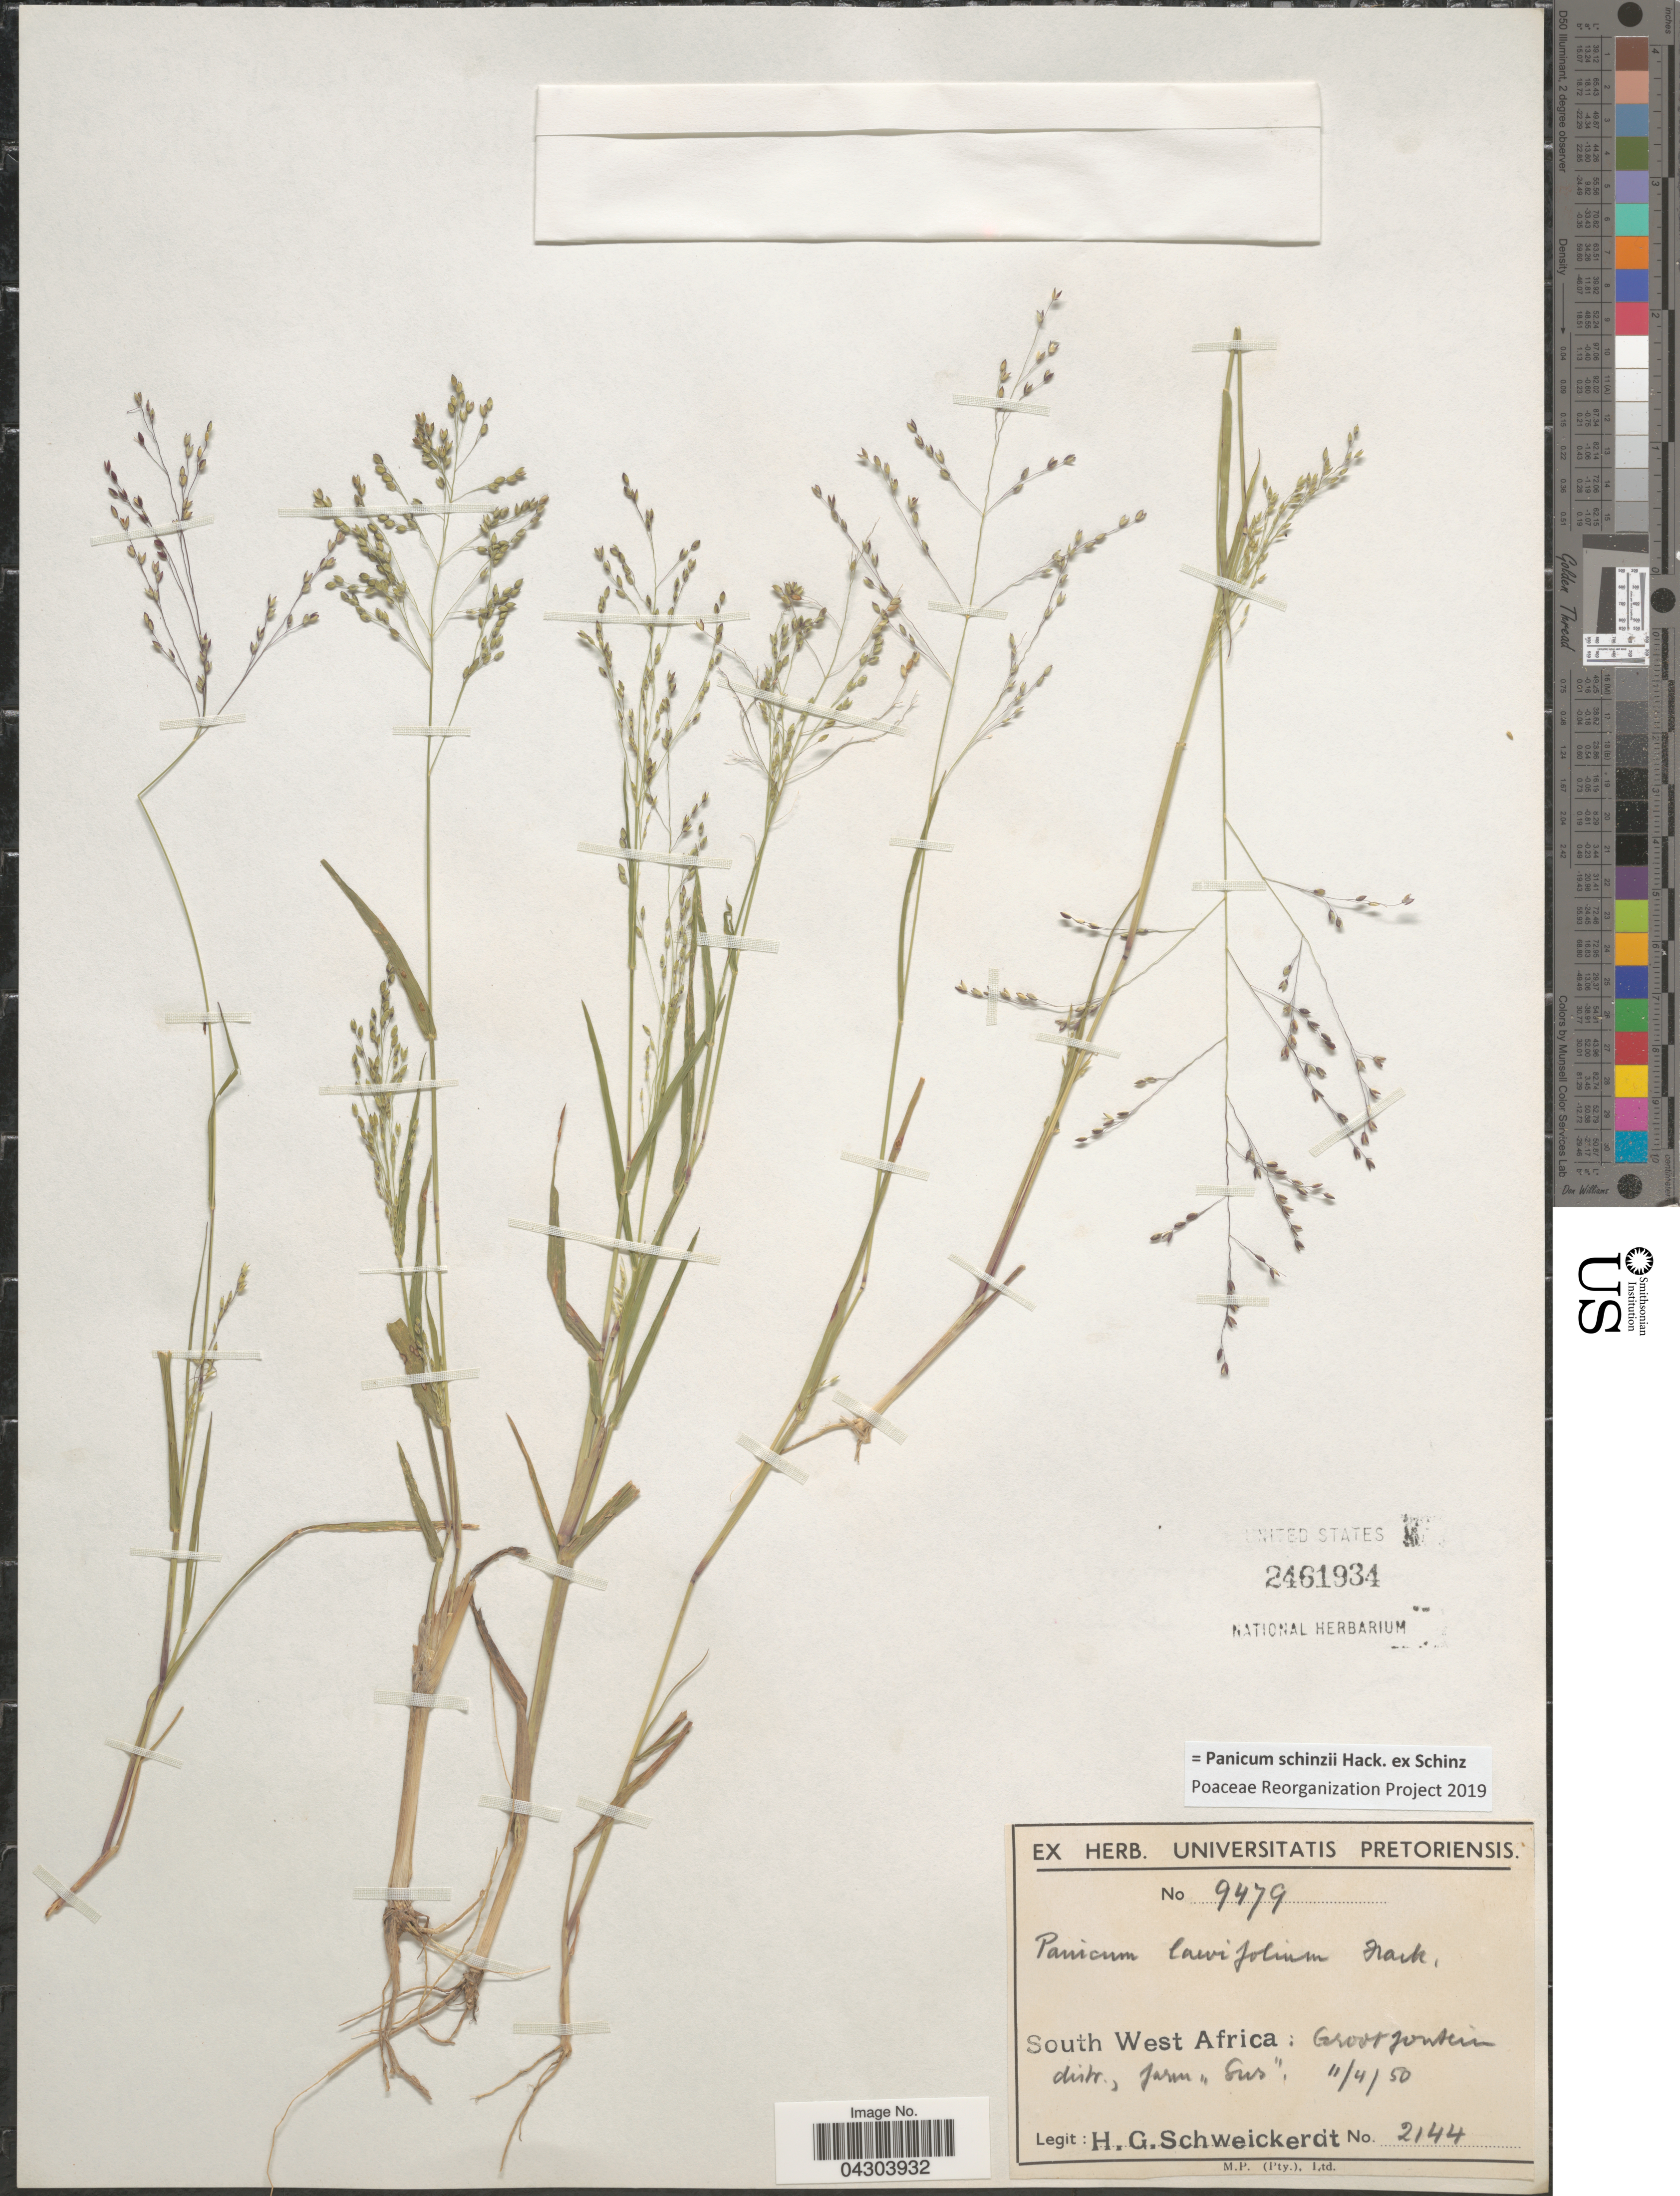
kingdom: Plantae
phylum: Tracheophyta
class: Liliopsida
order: Poales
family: Poaceae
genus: Panicum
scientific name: Panicum schinzii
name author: Hack. ex Schinz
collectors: -. Schweickerdt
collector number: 2144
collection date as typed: Transcribed d/m/y: 11/4/50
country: Namibia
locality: South West Africa: Grootfontein distr., farm "Sus".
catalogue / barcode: US 2461934